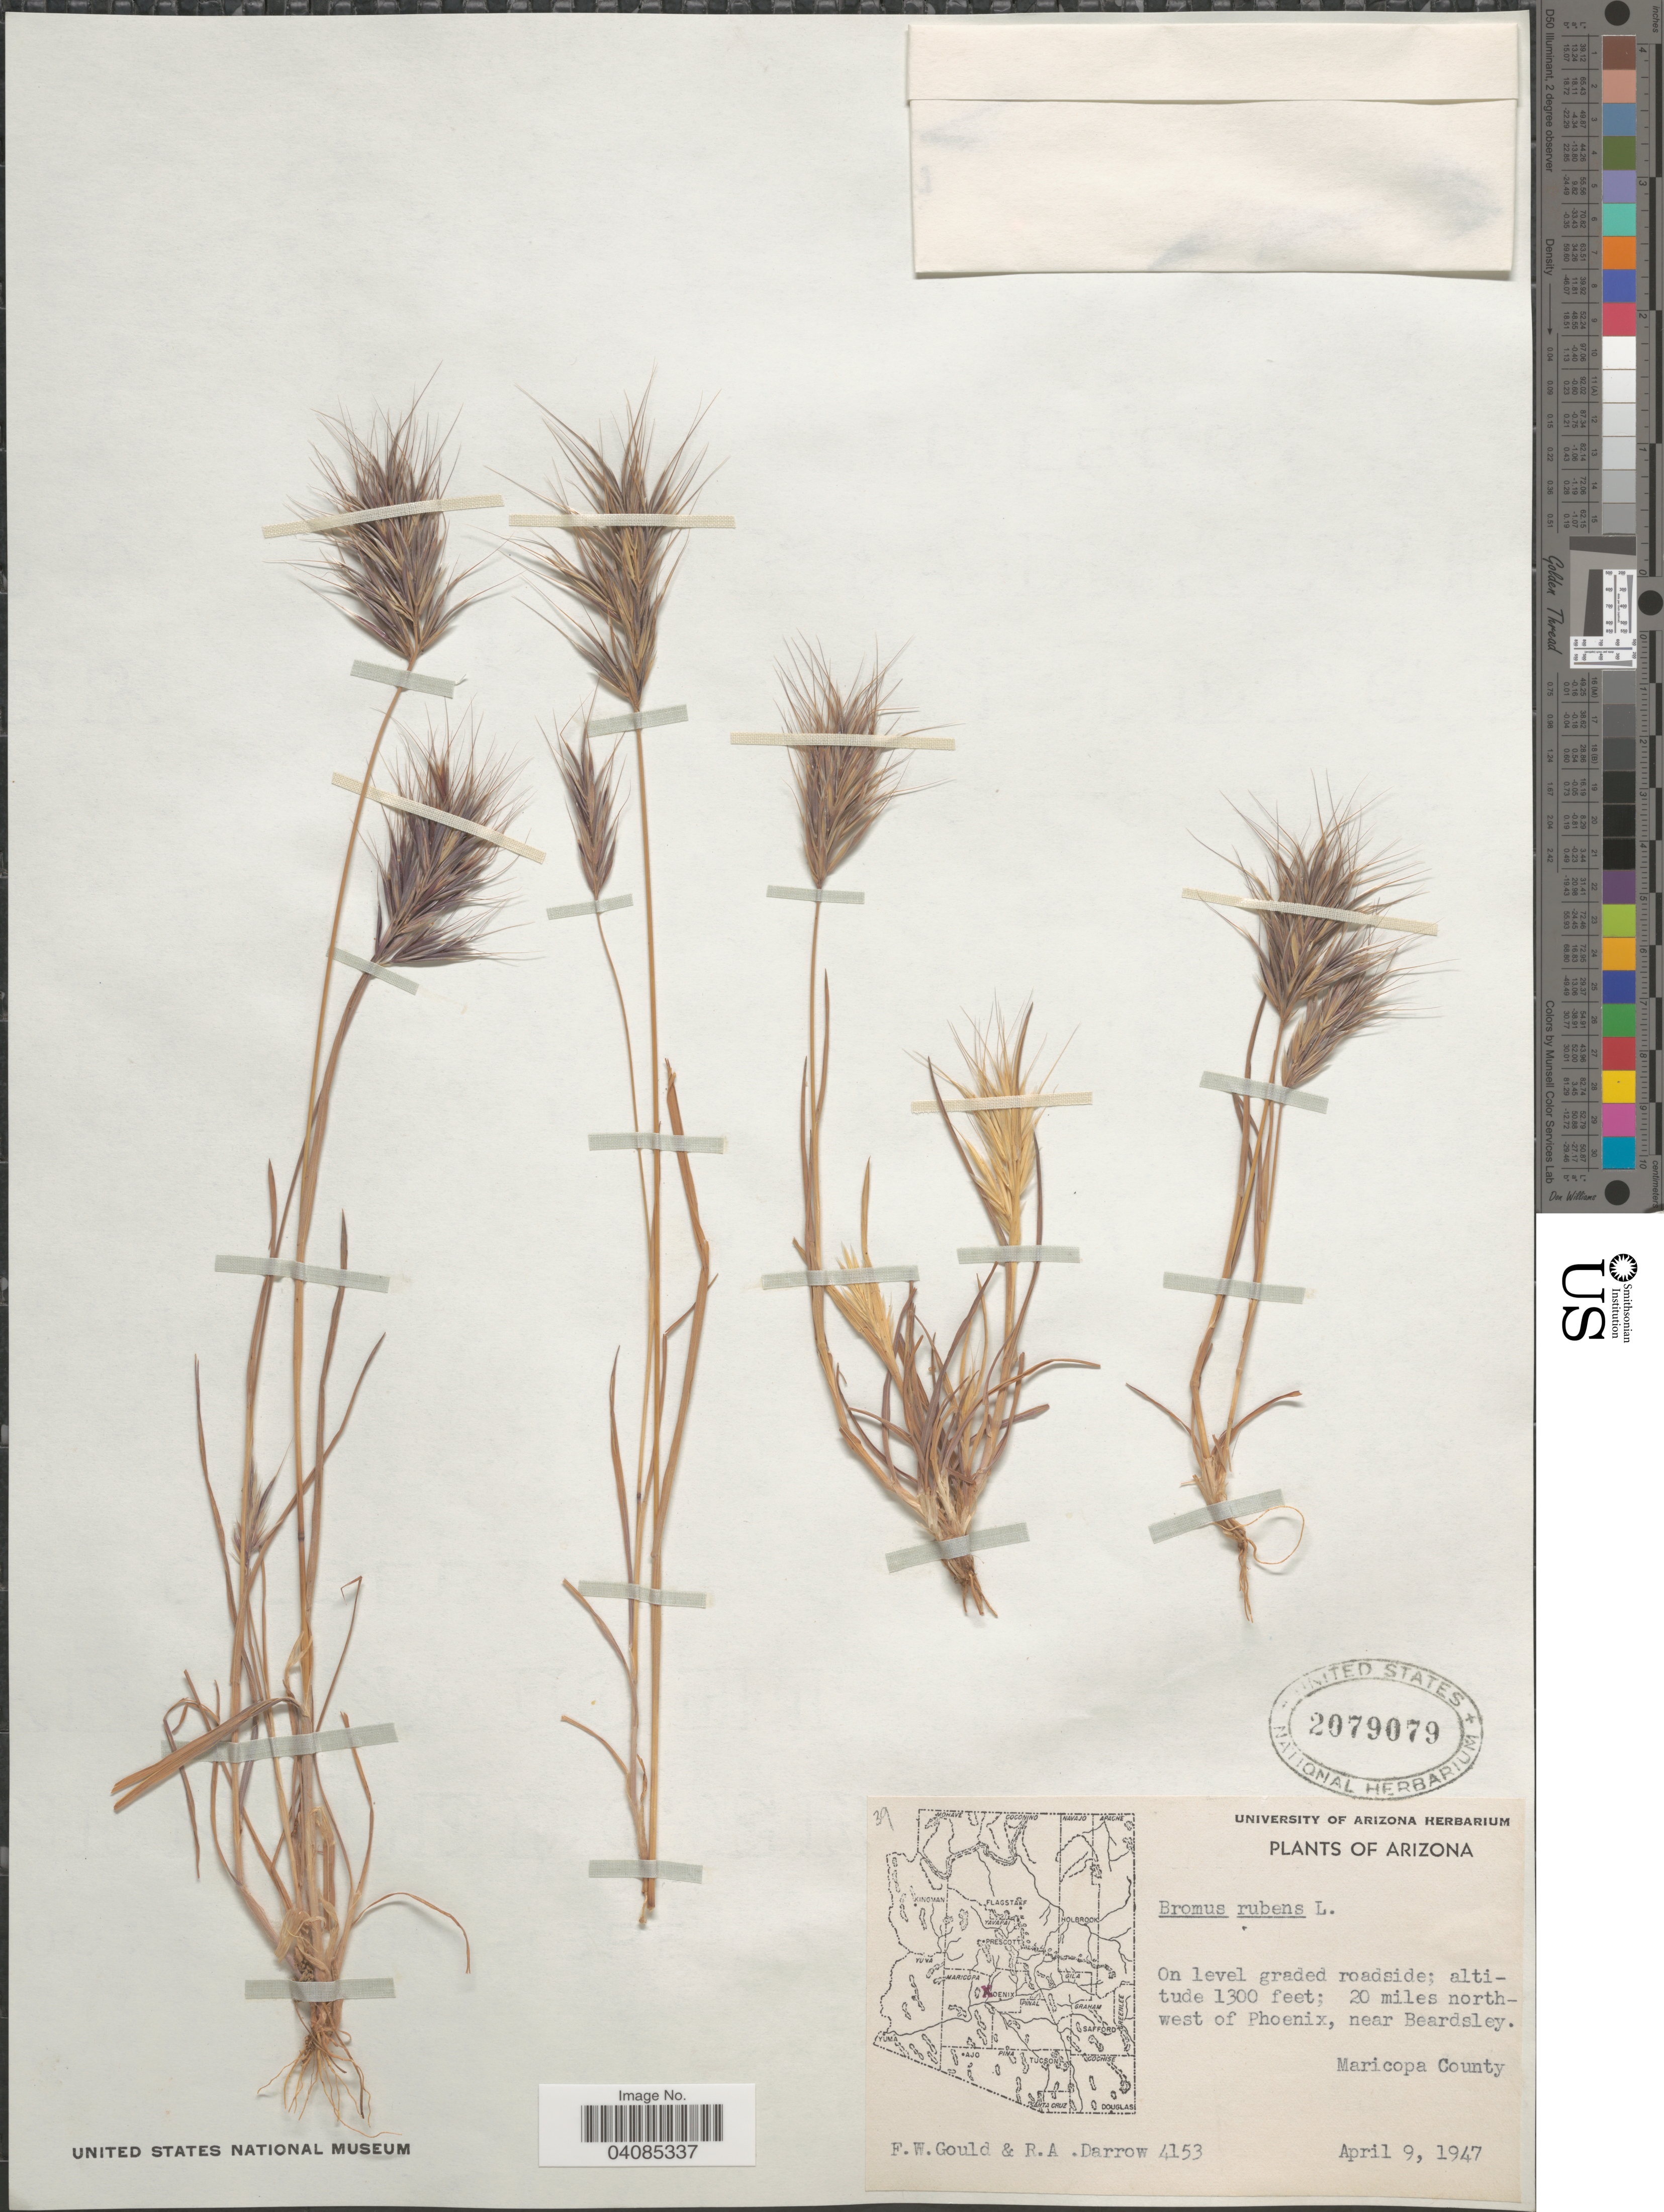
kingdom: Plantae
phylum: Tracheophyta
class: Liliopsida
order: Poales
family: Poaceae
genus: Bromus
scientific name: Bromus rubens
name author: L.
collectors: F. W. Gould & R. A. Darrow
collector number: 4153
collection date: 1947-04-09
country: United States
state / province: Arizona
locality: On level graded roadside; 20 miles northwest of Phoenix, near Beardsley. Maricopa County.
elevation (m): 396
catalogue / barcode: US 2079079